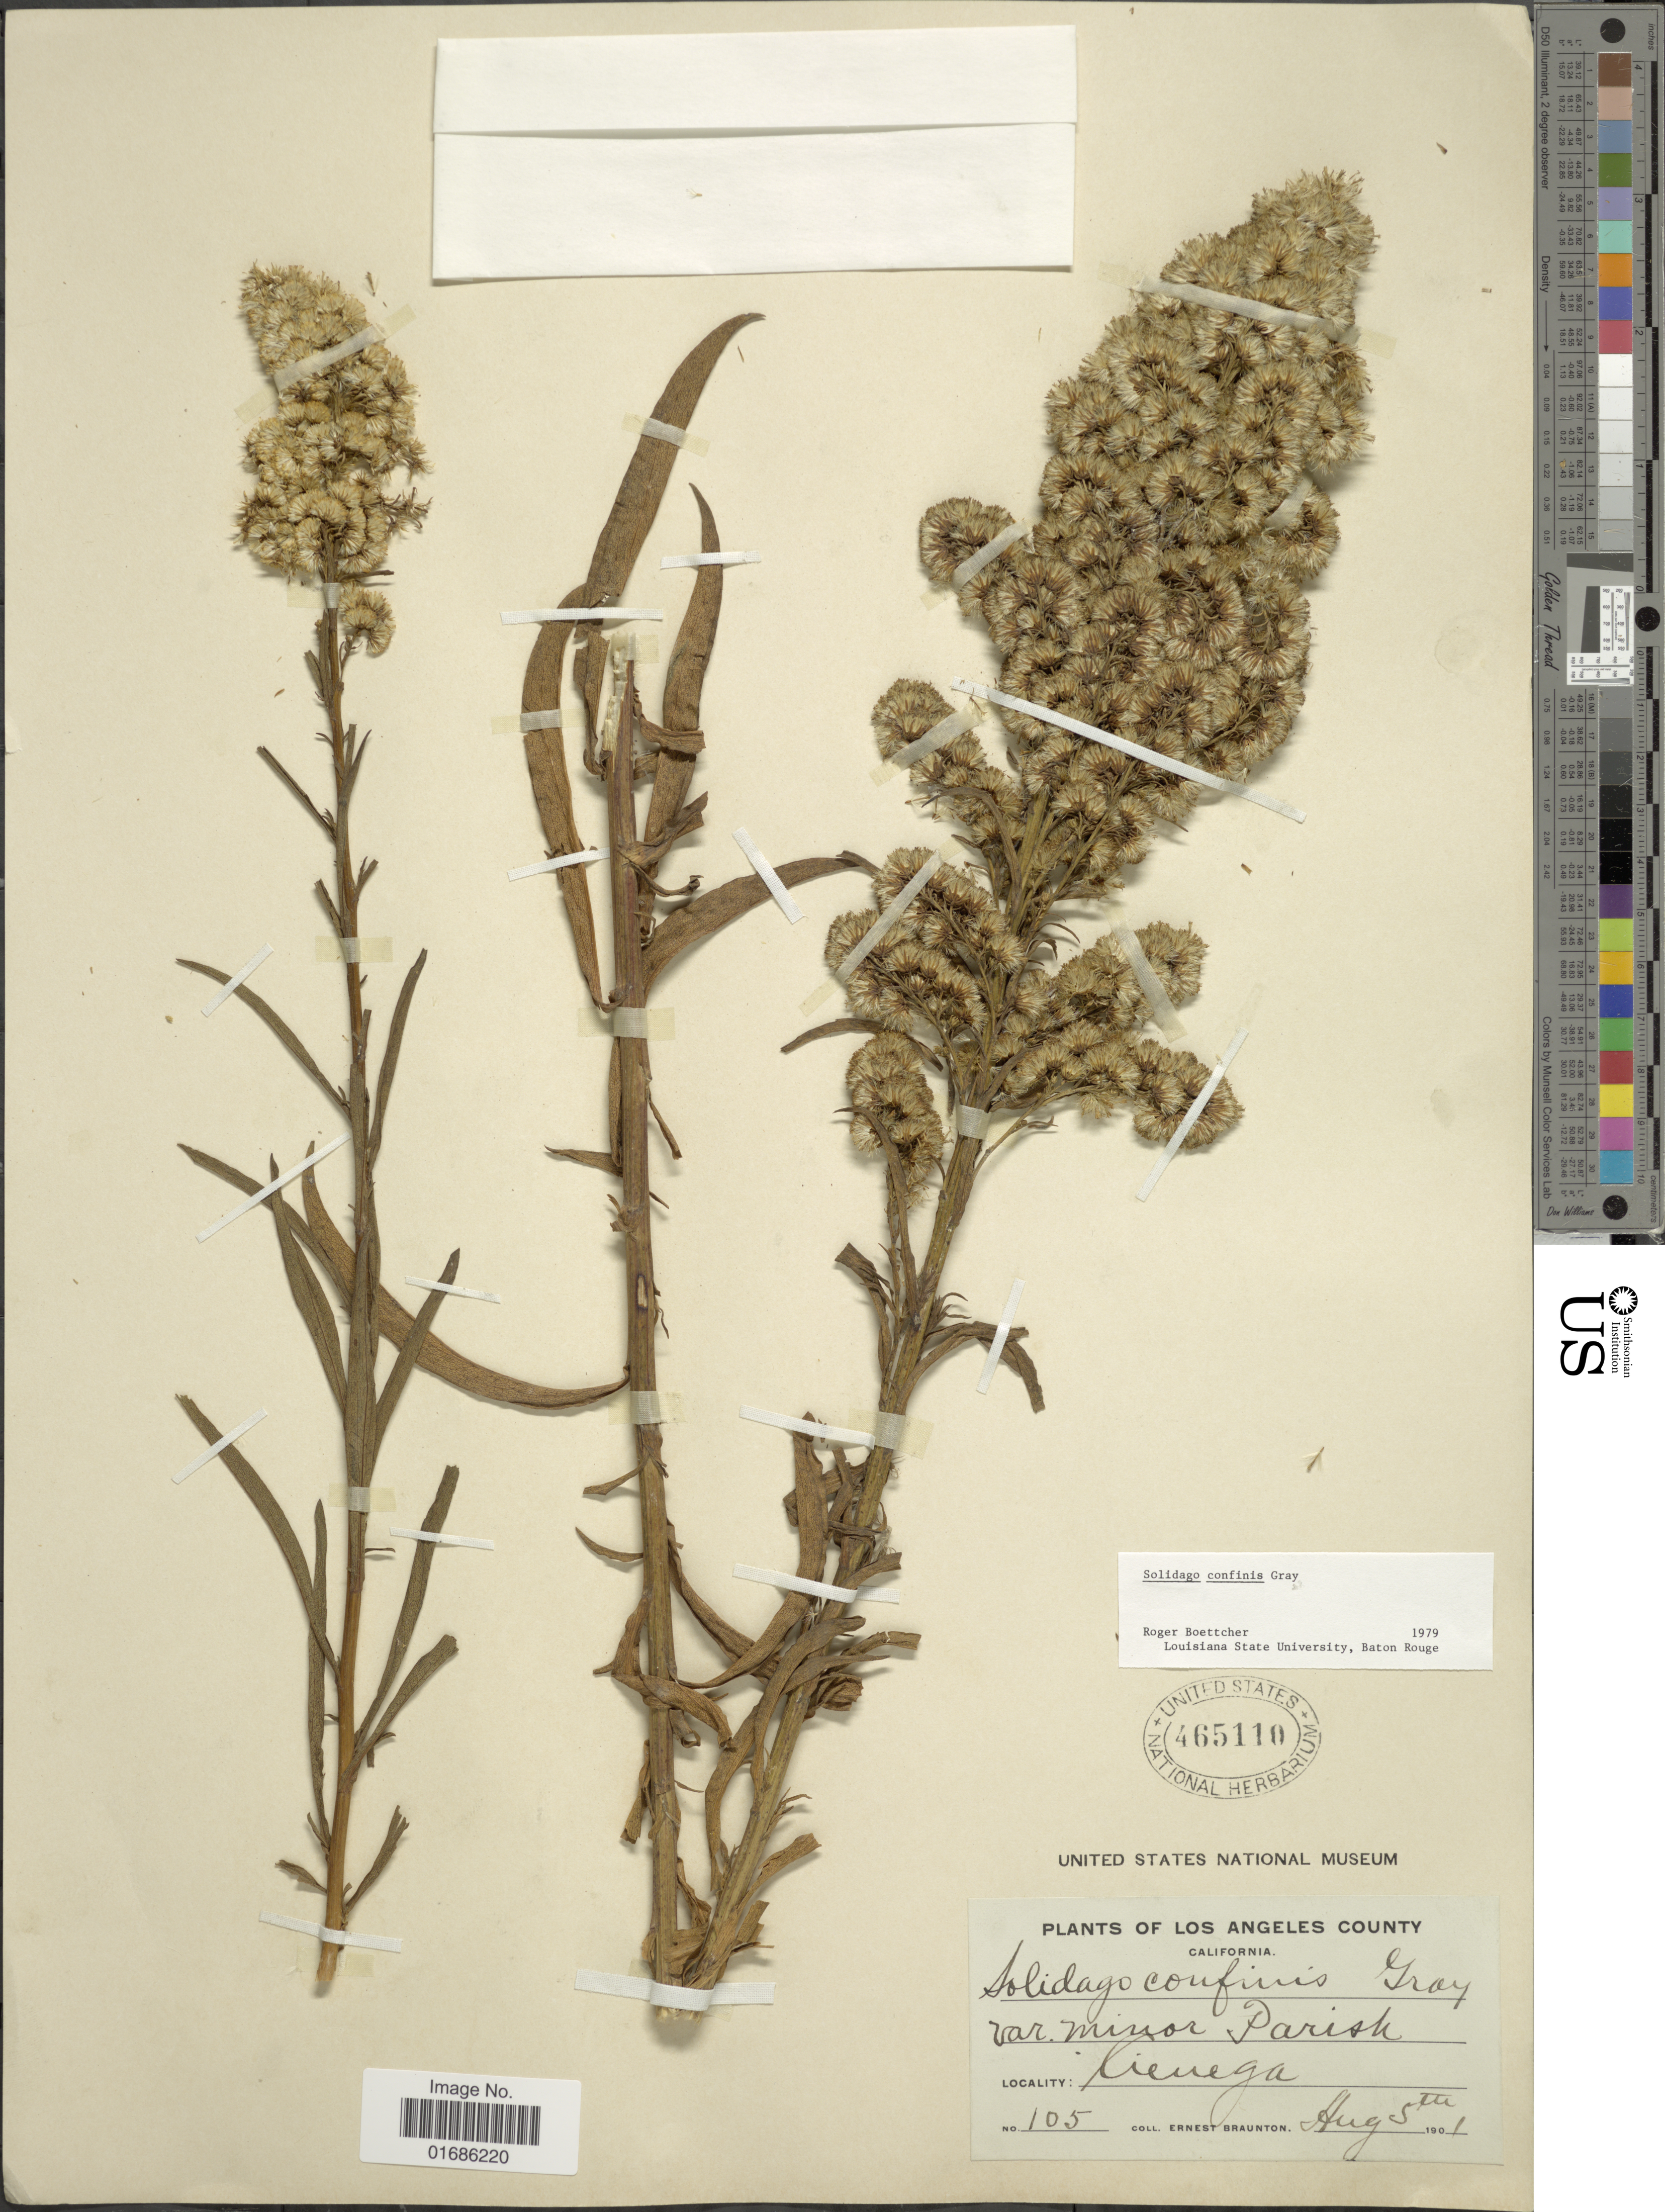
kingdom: Plantae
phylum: Tracheophyta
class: Magnoliopsida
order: Asterales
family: Asteraceae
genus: Solidago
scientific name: Solidago confinis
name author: A. Gray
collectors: E. Braunton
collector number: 105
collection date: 1901-08-05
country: United States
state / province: California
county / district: Los Angeles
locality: Los Angeles County, Cienega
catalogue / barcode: US 465110